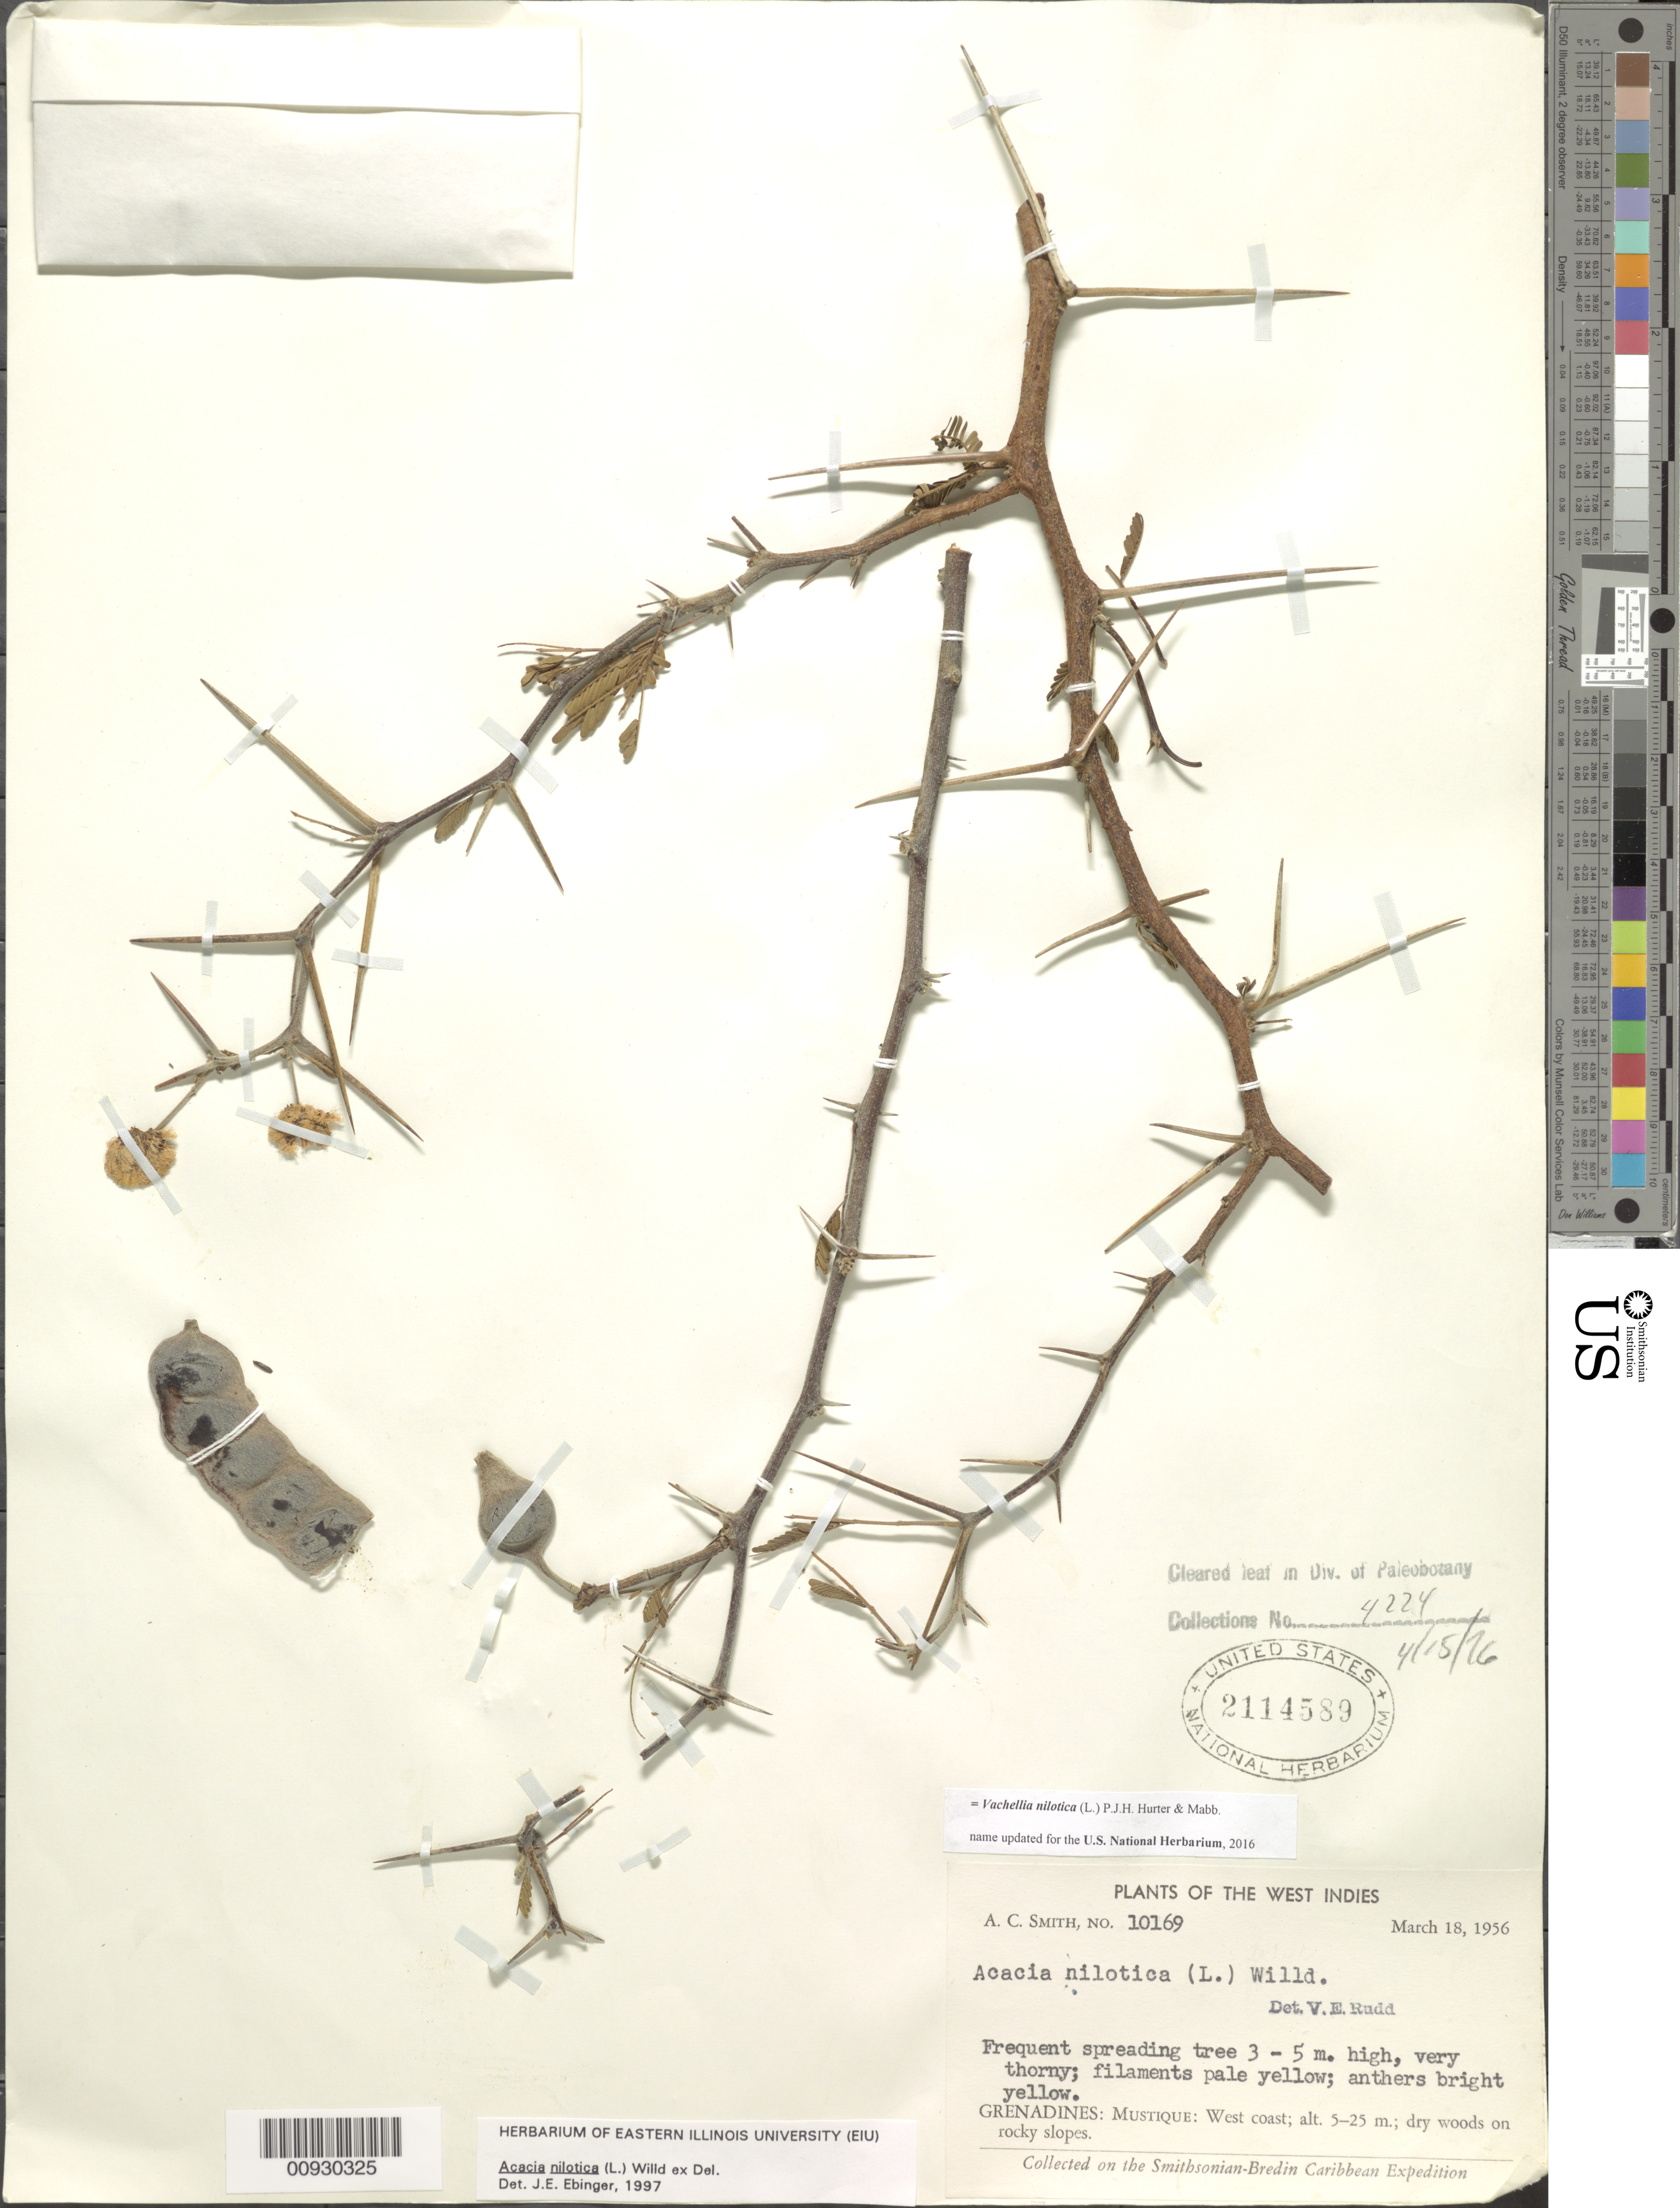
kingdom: Plantae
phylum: Tracheophyta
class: Magnoliopsida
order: Fabales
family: Fabaceae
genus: Vachellia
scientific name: Vachellia nilotica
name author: (L.) P.J.H. Hurter & Mabb.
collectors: A. C. Smith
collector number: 10169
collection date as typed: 18 Mar 1956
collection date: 1956-03-18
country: St. Vincent - Grenadines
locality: Grenadines: Mustique: West Coast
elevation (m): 5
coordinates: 0 N, 0 E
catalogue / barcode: US 2114589